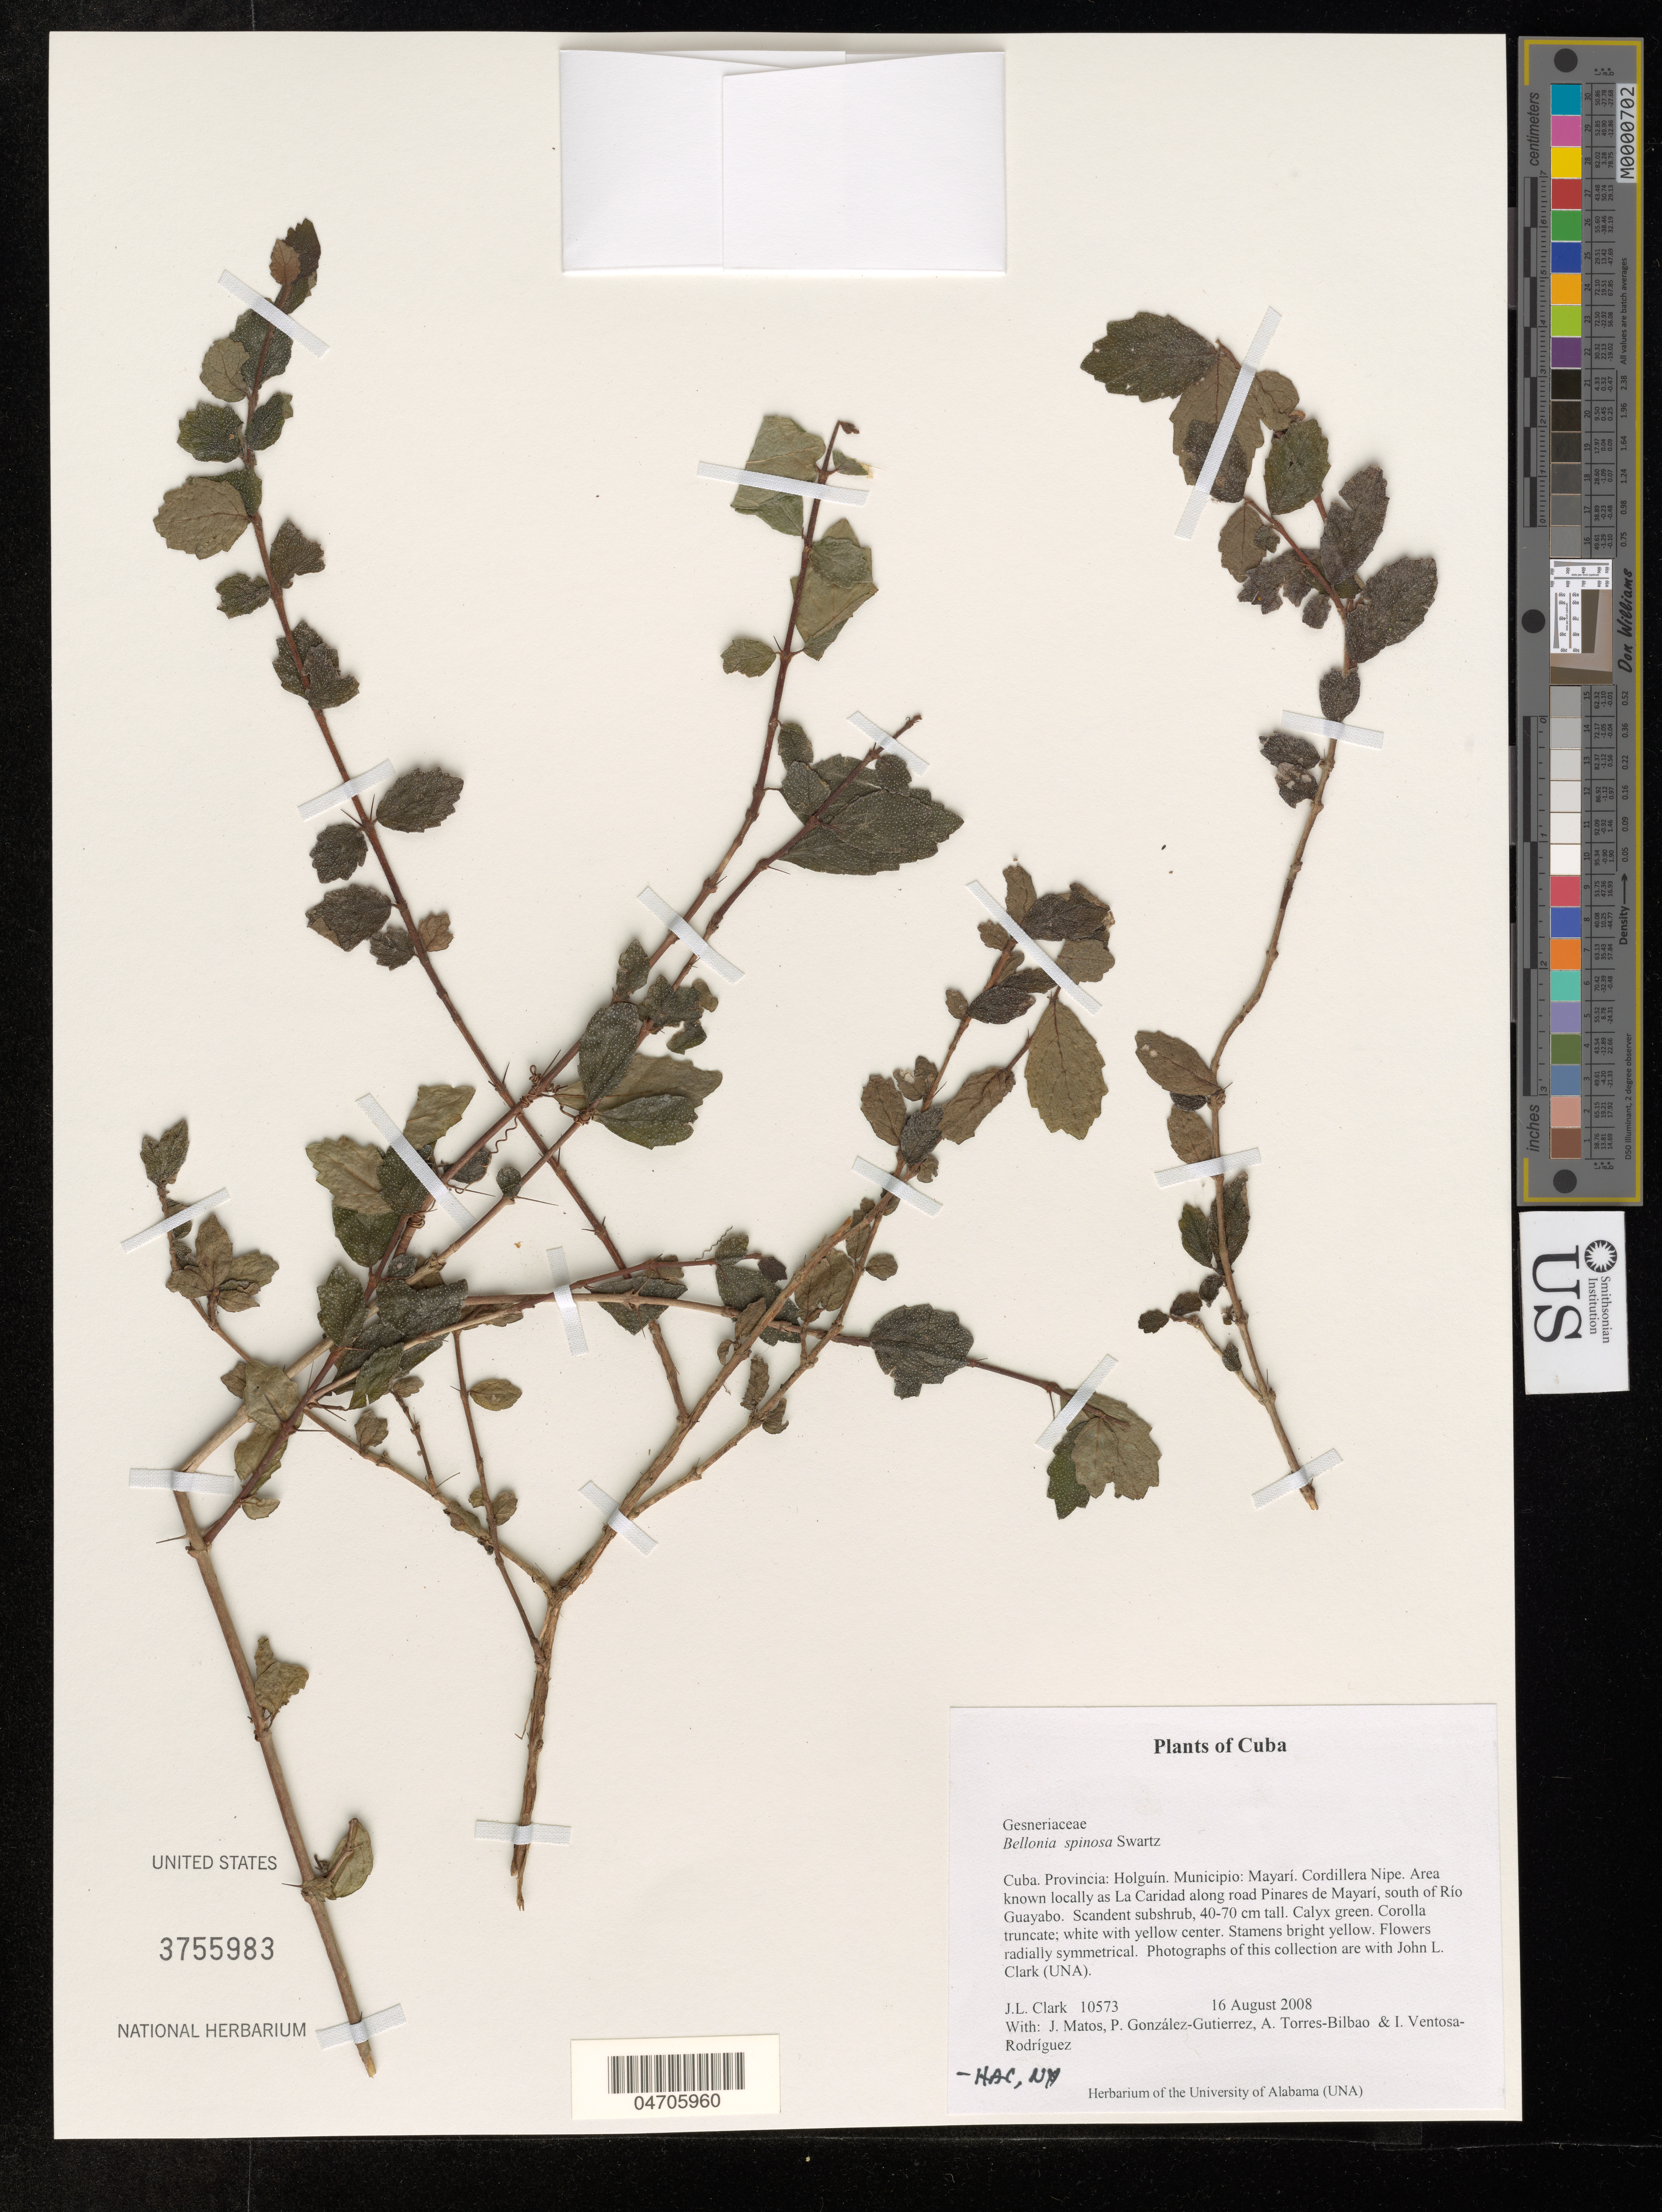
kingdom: Plantae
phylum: Tracheophyta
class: Magnoliopsida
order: Lamiales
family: Gesneriaceae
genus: Bellonia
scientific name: Bellonia spinosa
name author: Sw.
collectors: J. L. Clark, J. Matos, P. González-Gutiérrez, A. Torres-Bilbao & I. Ventosa-Rodríquez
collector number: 10573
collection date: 2008-08-16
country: Cuba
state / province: Holguín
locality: Municipio: Mayarí, Cordillera Nipe. Area known locally as La Caridad along road Pinares de Mayarí, south of Rio Guayabo.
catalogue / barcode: US 3755983